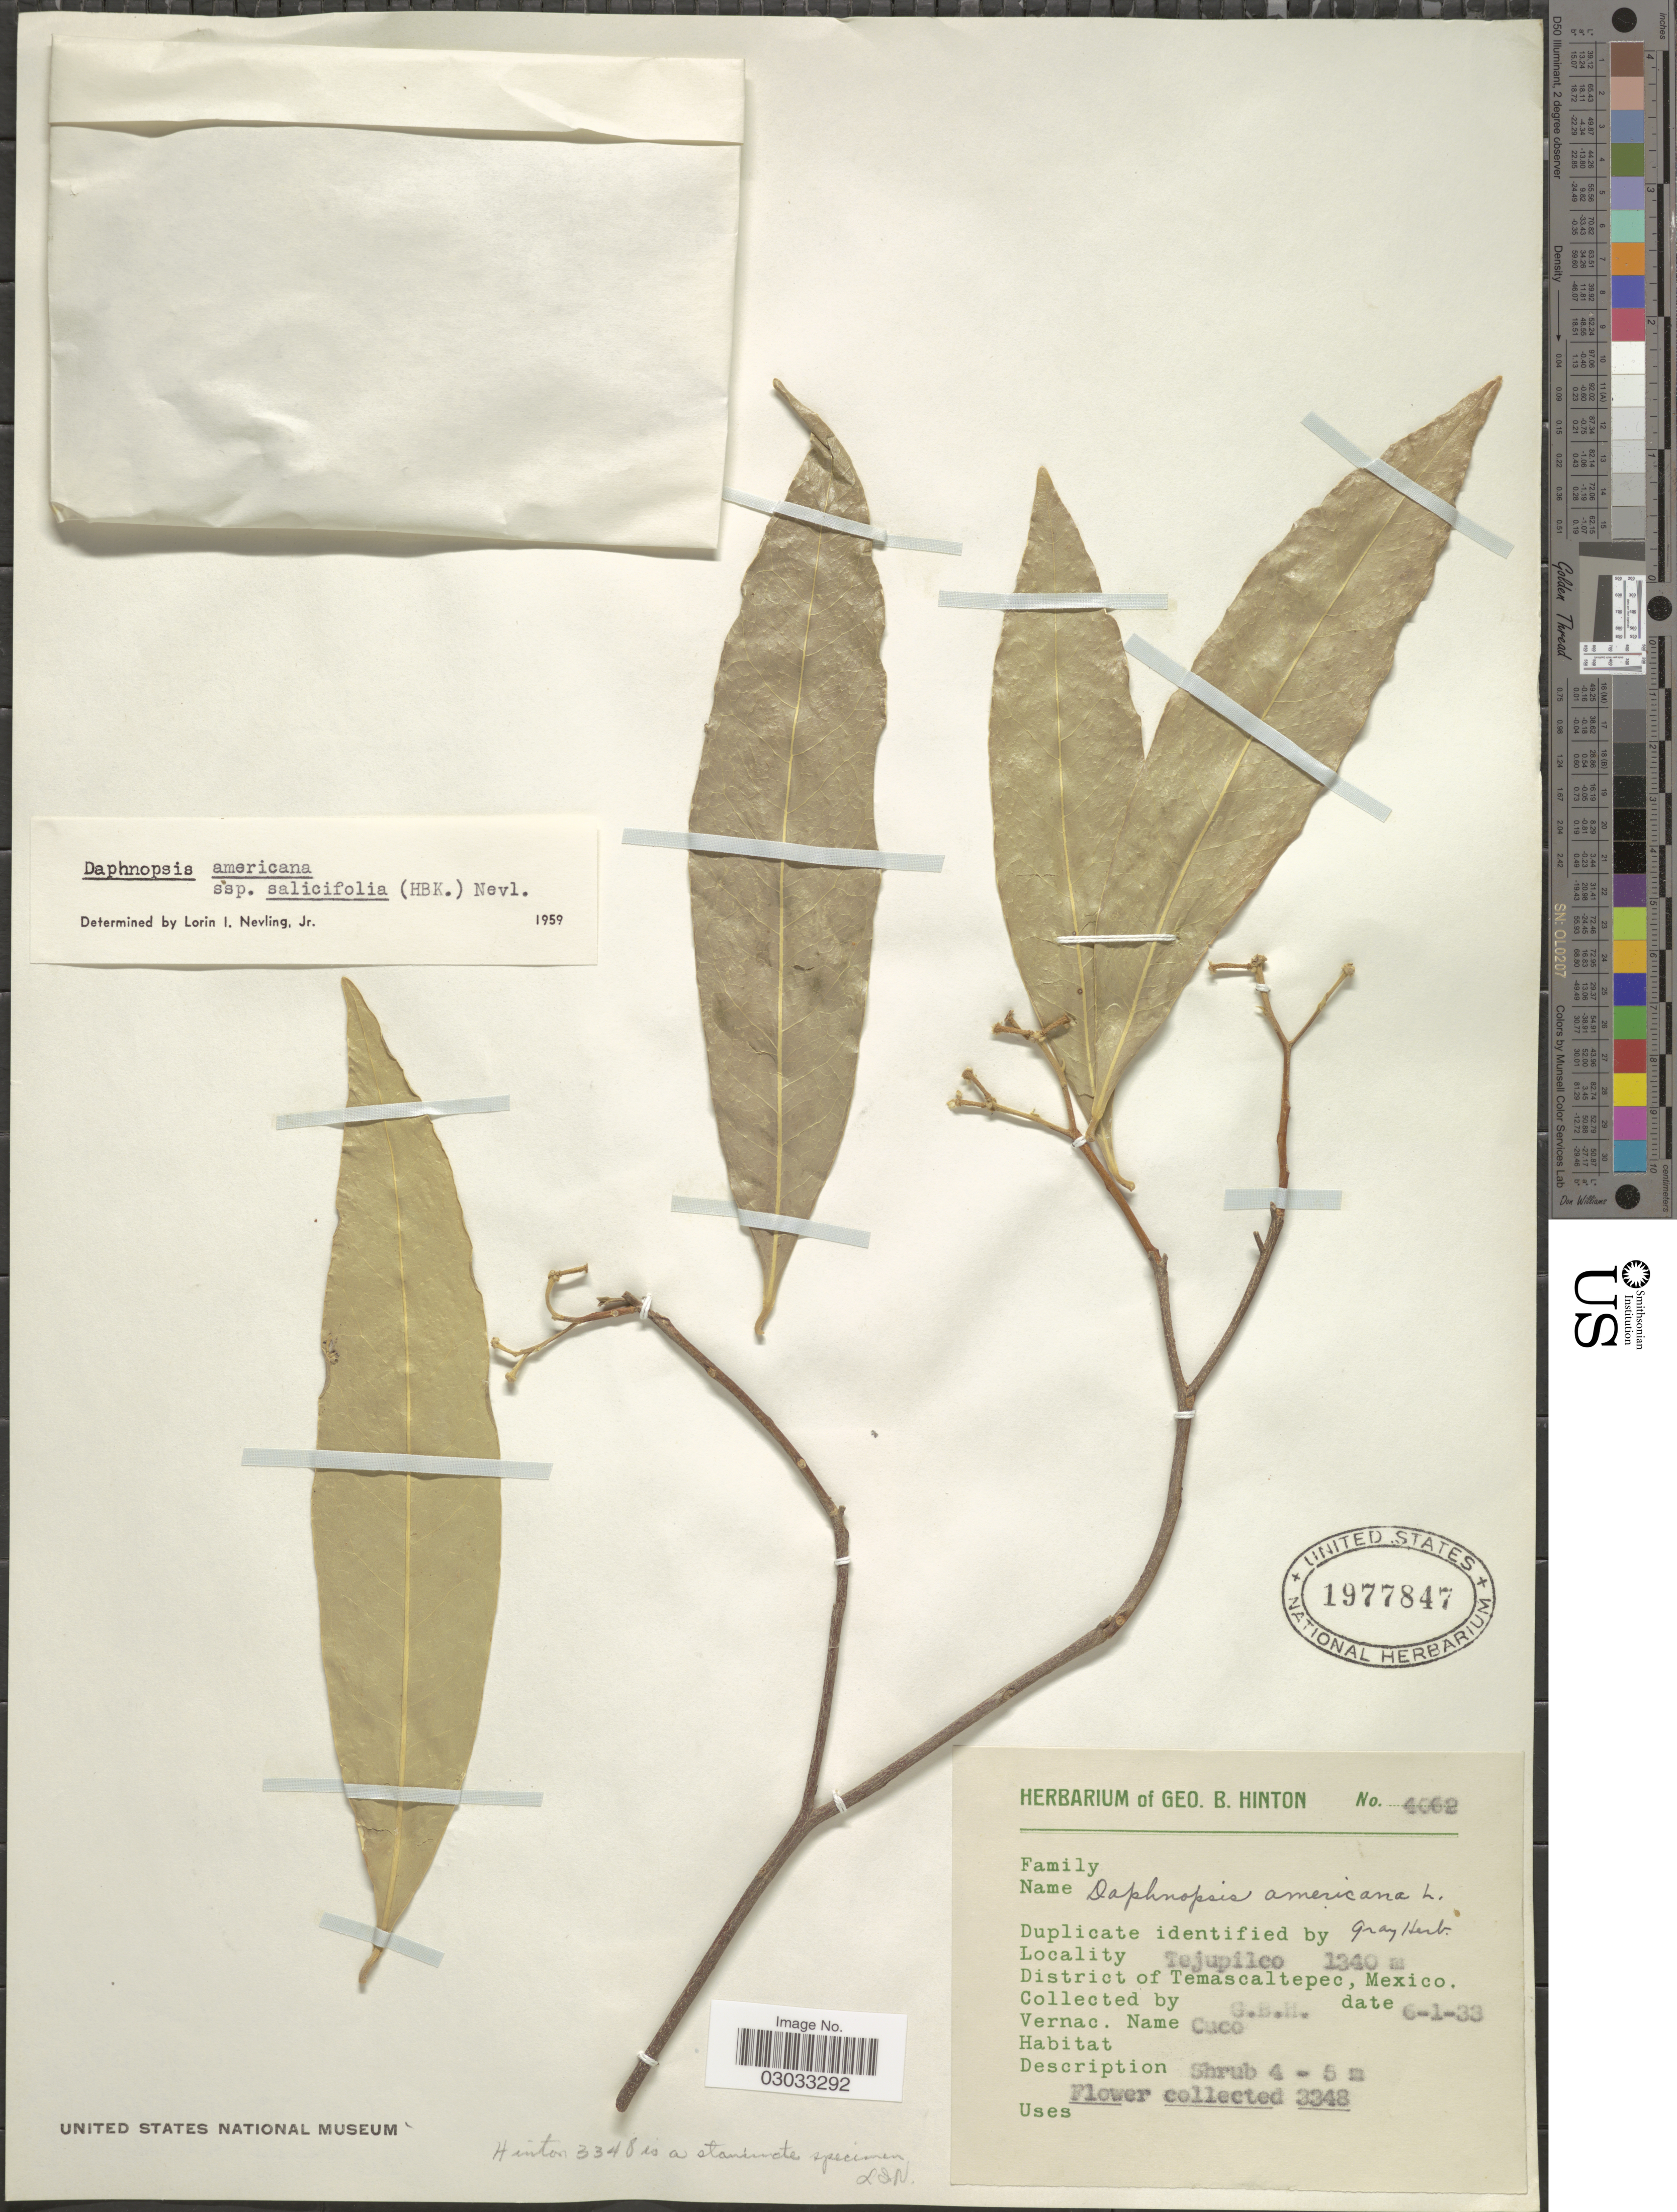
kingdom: Plantae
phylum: Tracheophyta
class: Magnoliopsida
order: Malvales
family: Thymelaeaceae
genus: Daphnopsis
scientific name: Daphnopsis americana subsp. salicifolia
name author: Nevling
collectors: G. B. Hinton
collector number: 4062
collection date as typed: Transcribed d/m/y: 6/1/33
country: Mexico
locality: Tejupilco, District of Temascaltepec.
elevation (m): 1340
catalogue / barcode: US 1977847